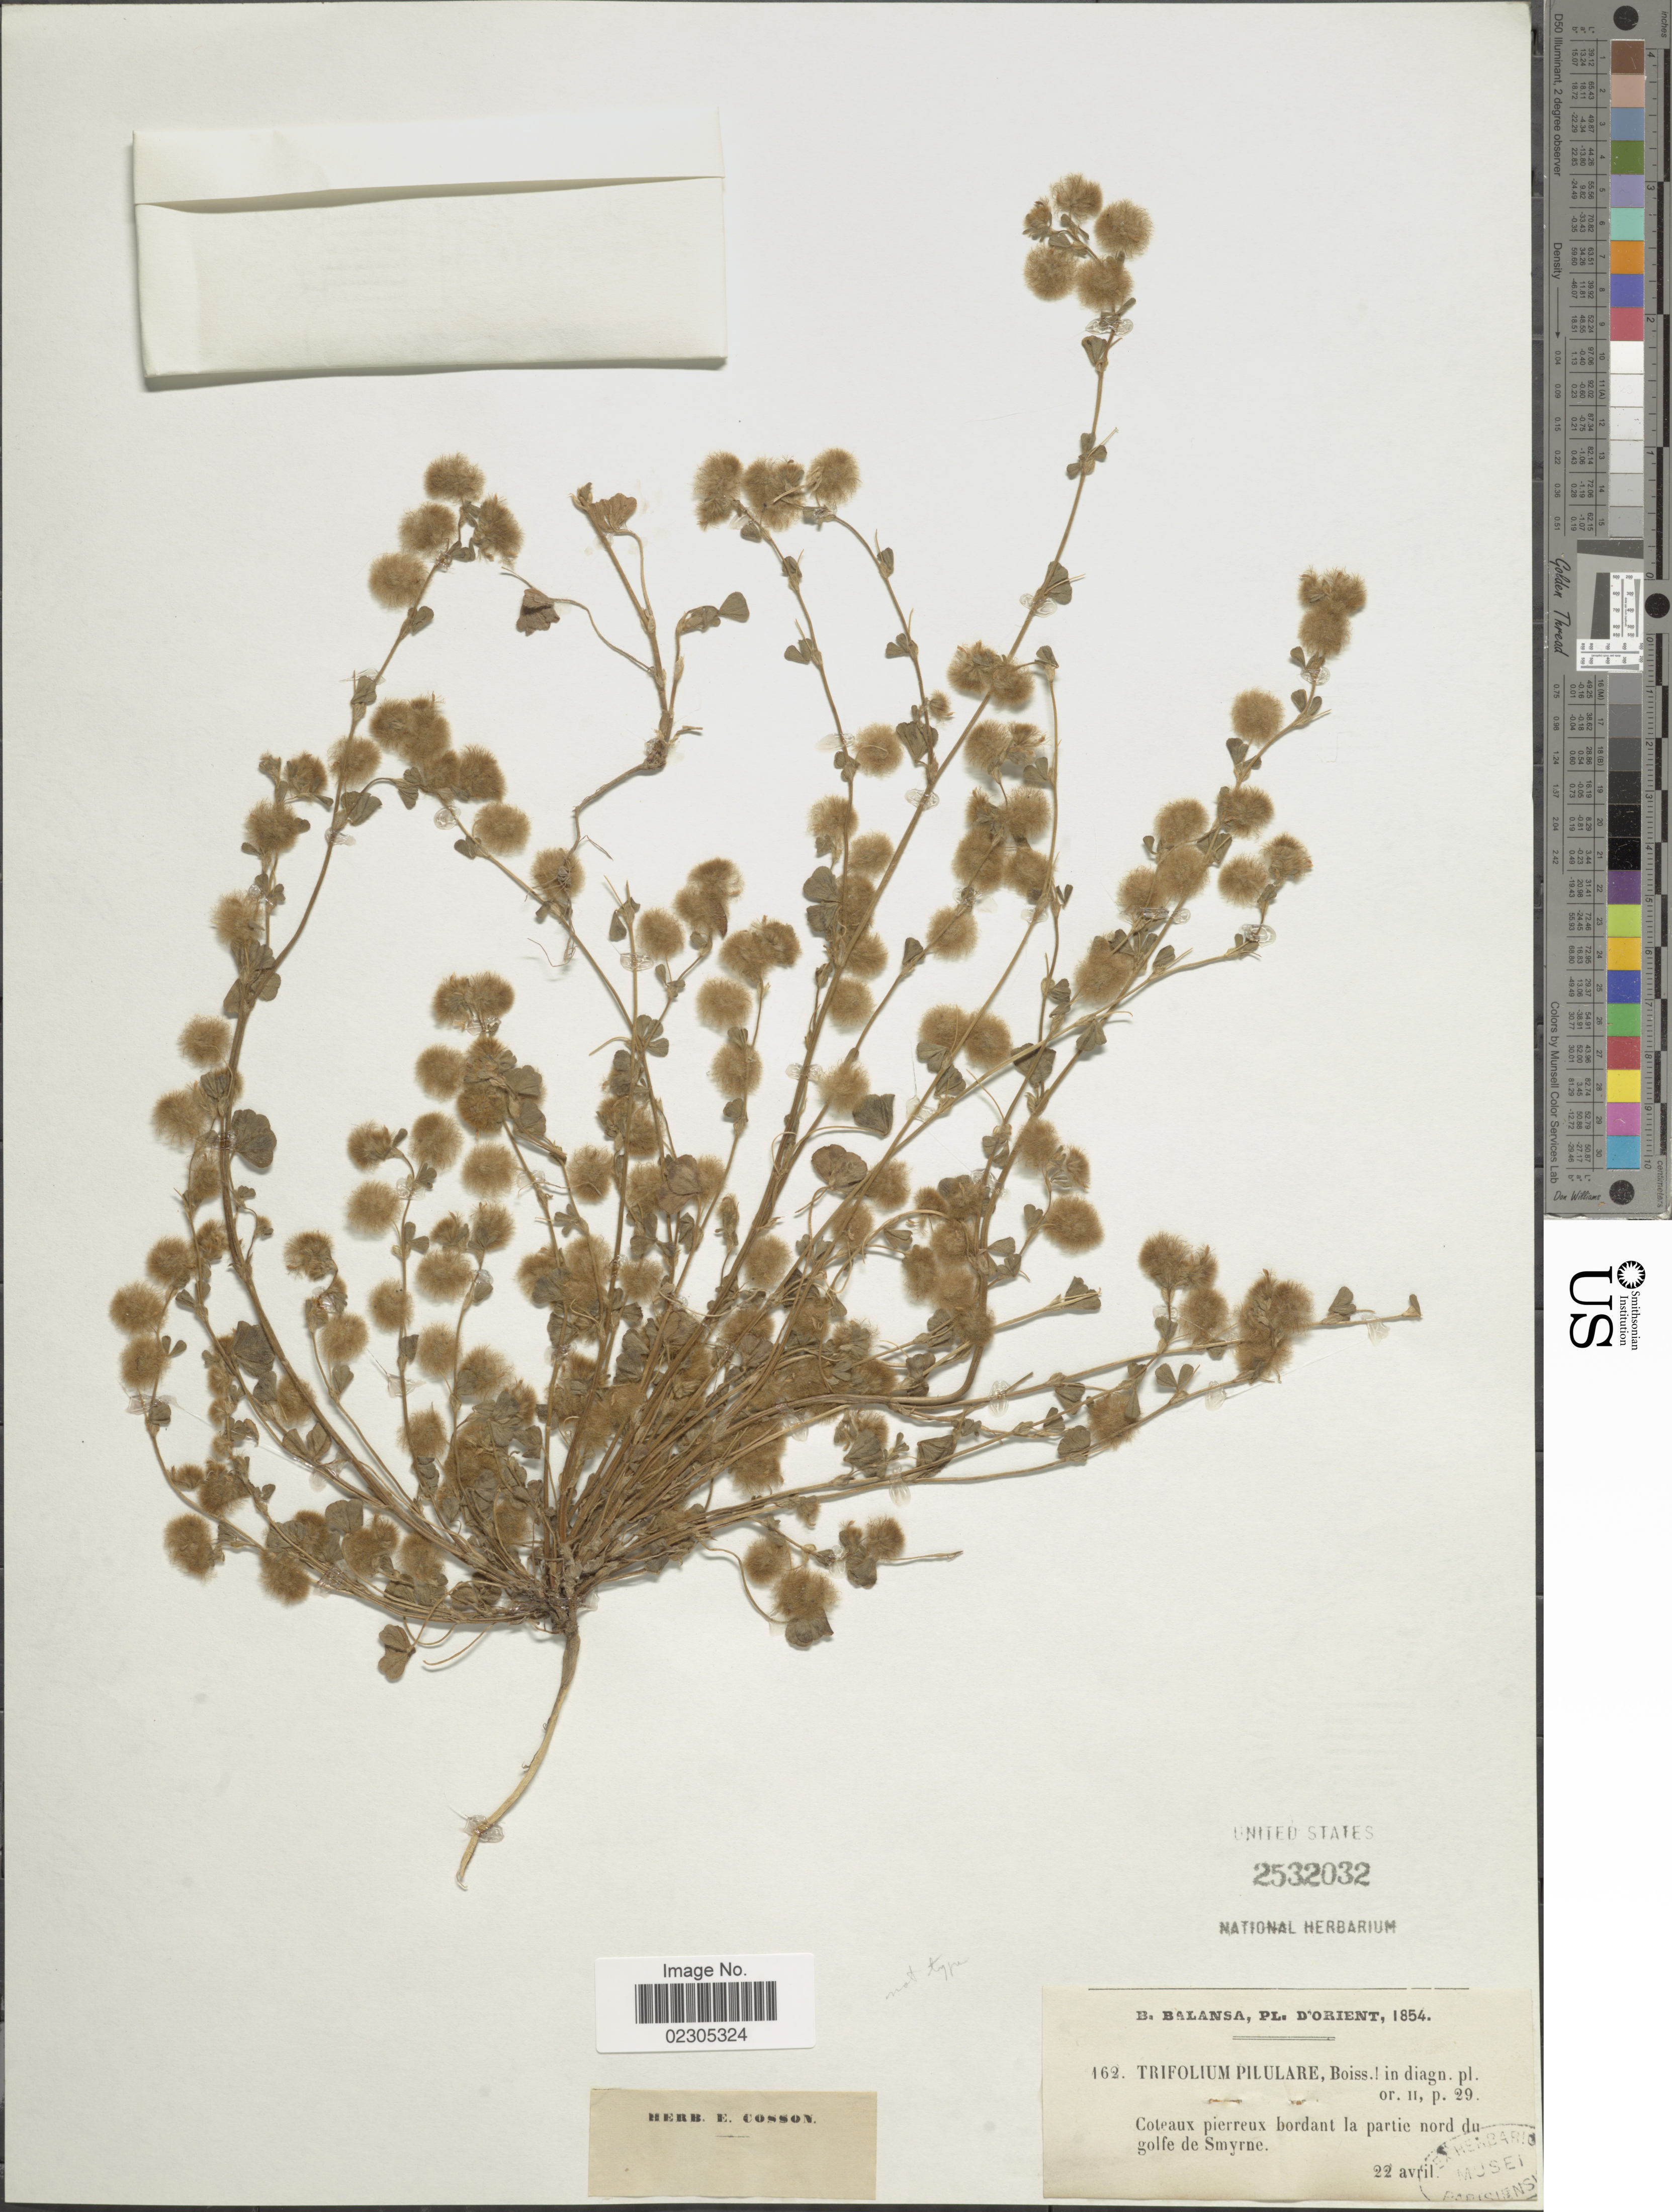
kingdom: Plantae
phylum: Tracheophyta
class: Magnoliopsida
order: Fabales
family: Fabaceae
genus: Trifolium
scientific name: Trifolium pilulare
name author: Boiss.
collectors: B. Balansa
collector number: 162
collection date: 1854-04-22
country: Turkey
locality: D'Orient, Coteaux pierreux bordant la partie nord du golfe de Smyrne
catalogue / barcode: US 2532032